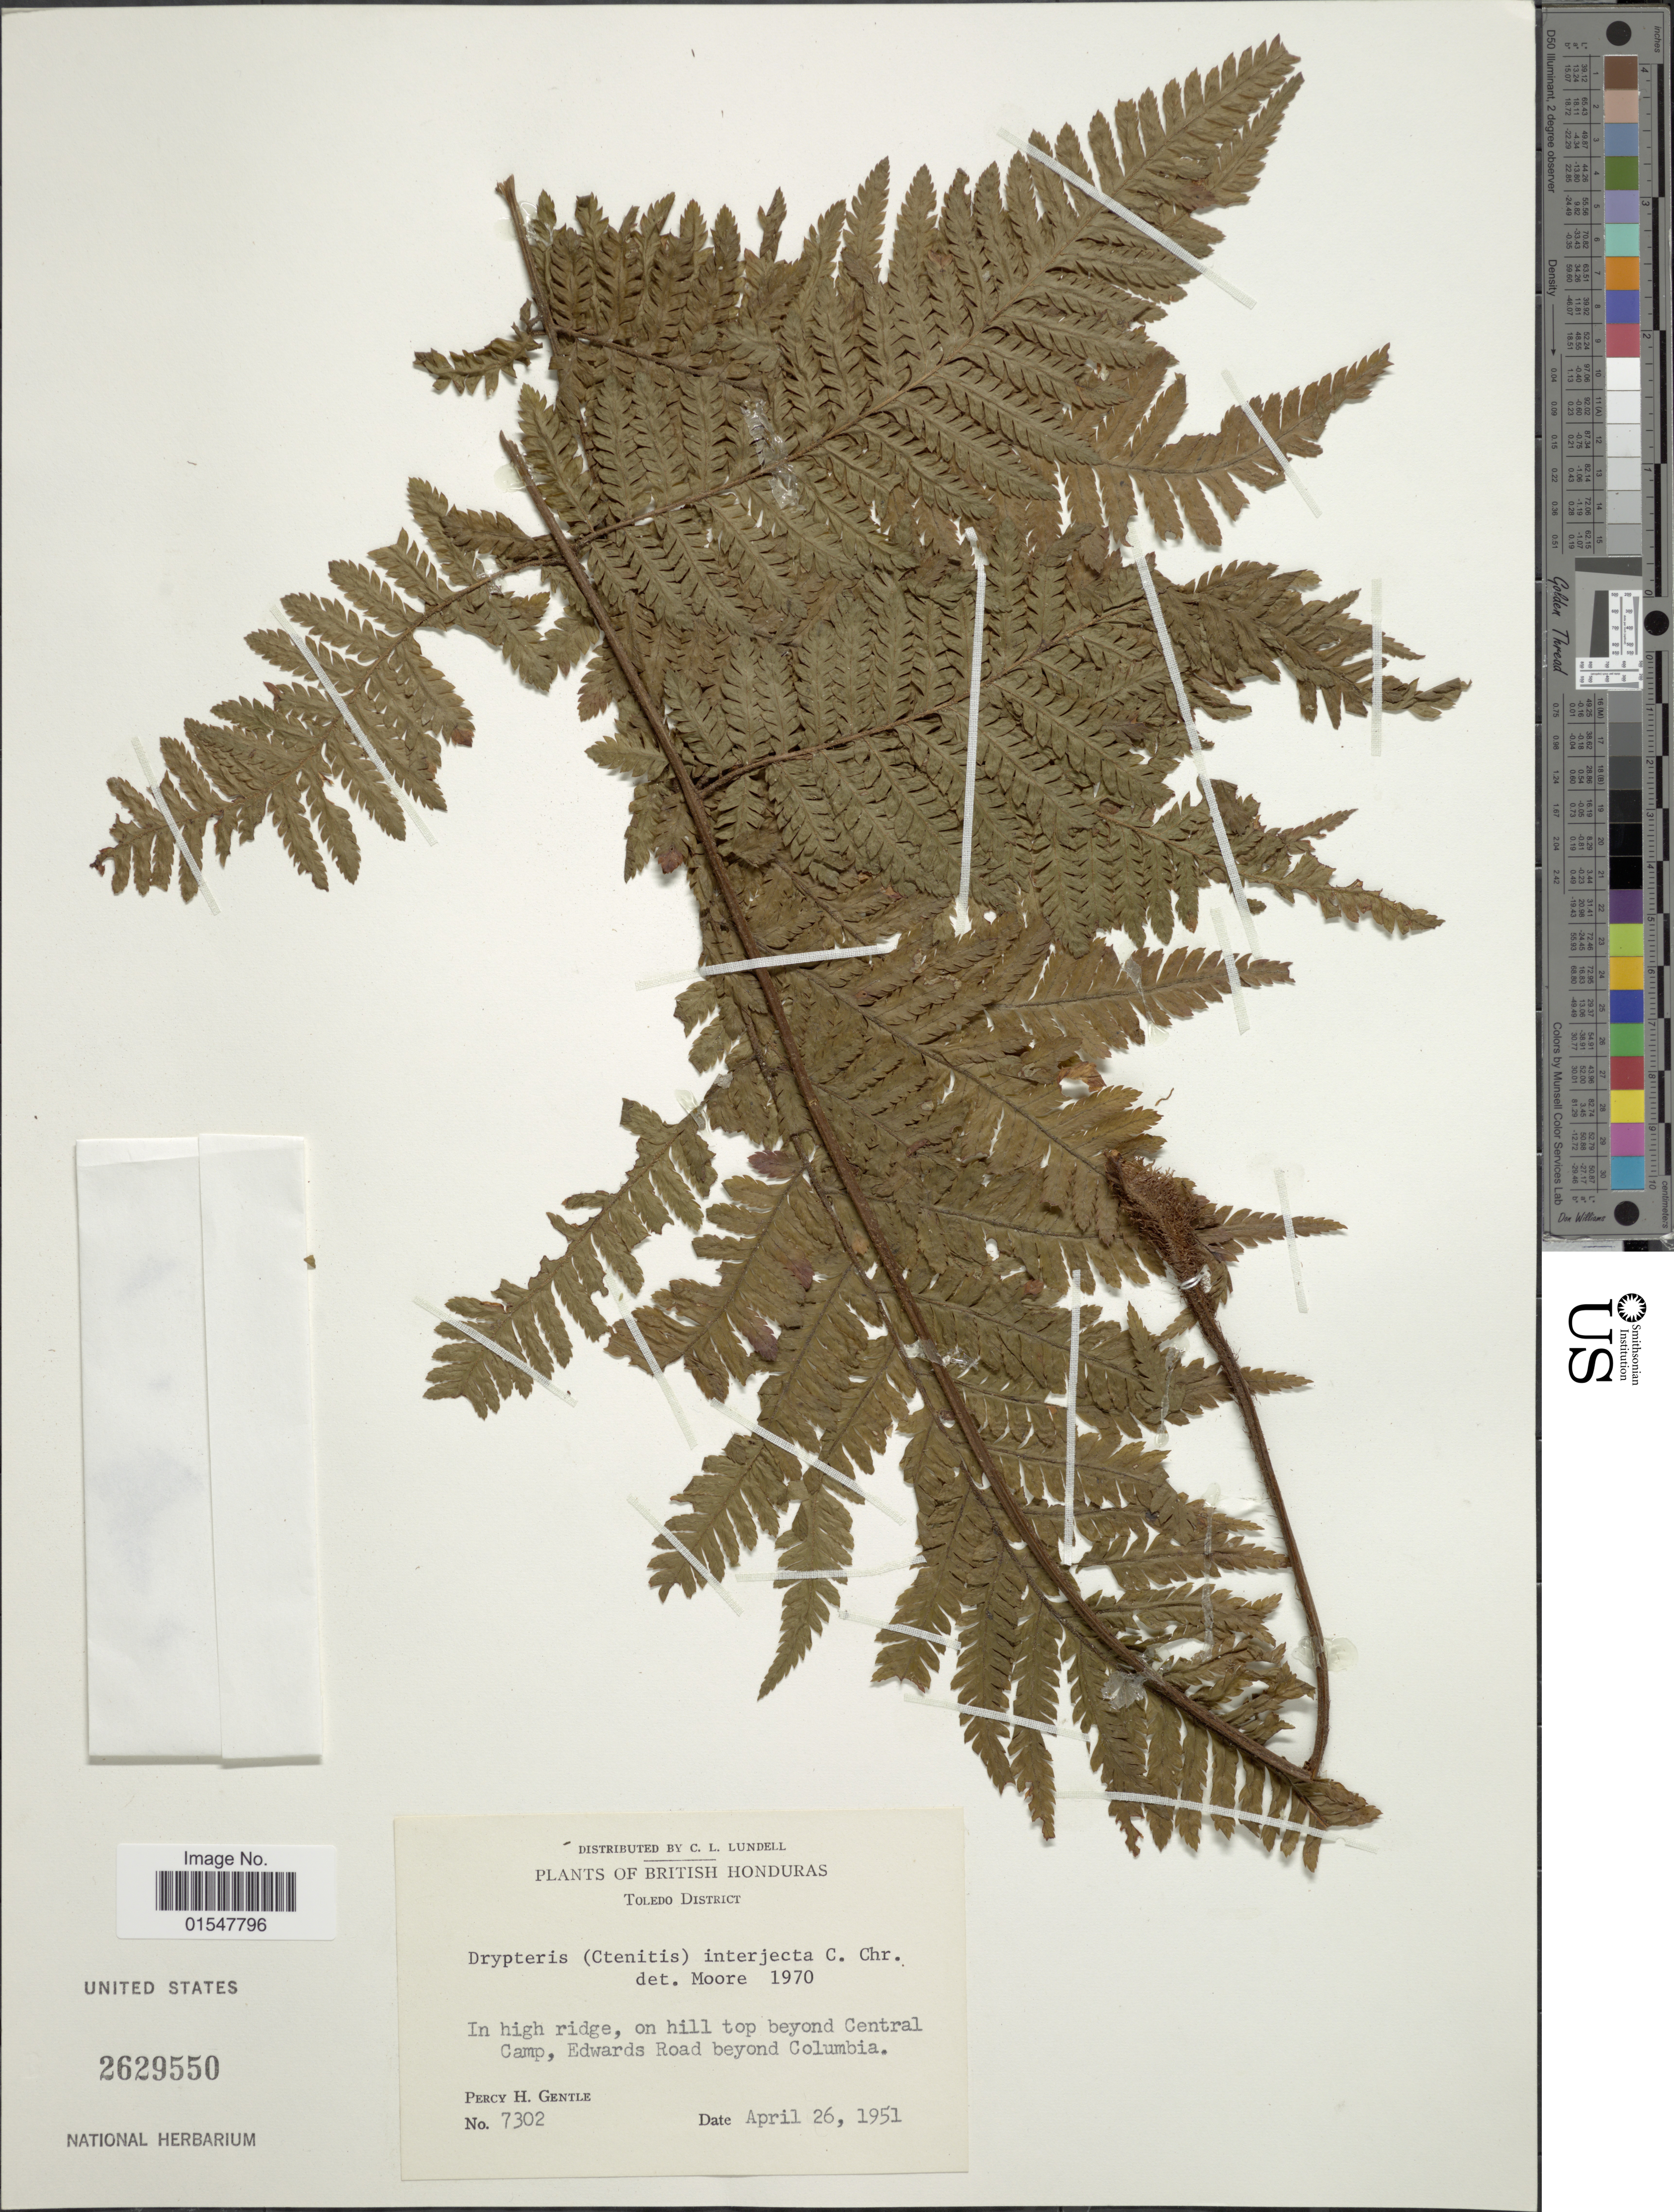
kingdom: Plantae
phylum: Tracheophyta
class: Polypodiopsida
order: Polypodiales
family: Dryopteridaceae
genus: Ctenitis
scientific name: Ctenitis interjecta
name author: (C. Chr.) Ching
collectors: P. H. Gentle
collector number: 7302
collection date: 1951-04-26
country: Belize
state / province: Toledo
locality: British Honduras, Toledo District, In high ridge, on hill top beyond Central Camp, Edwards Road beyond Columbia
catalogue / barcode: US 2629550